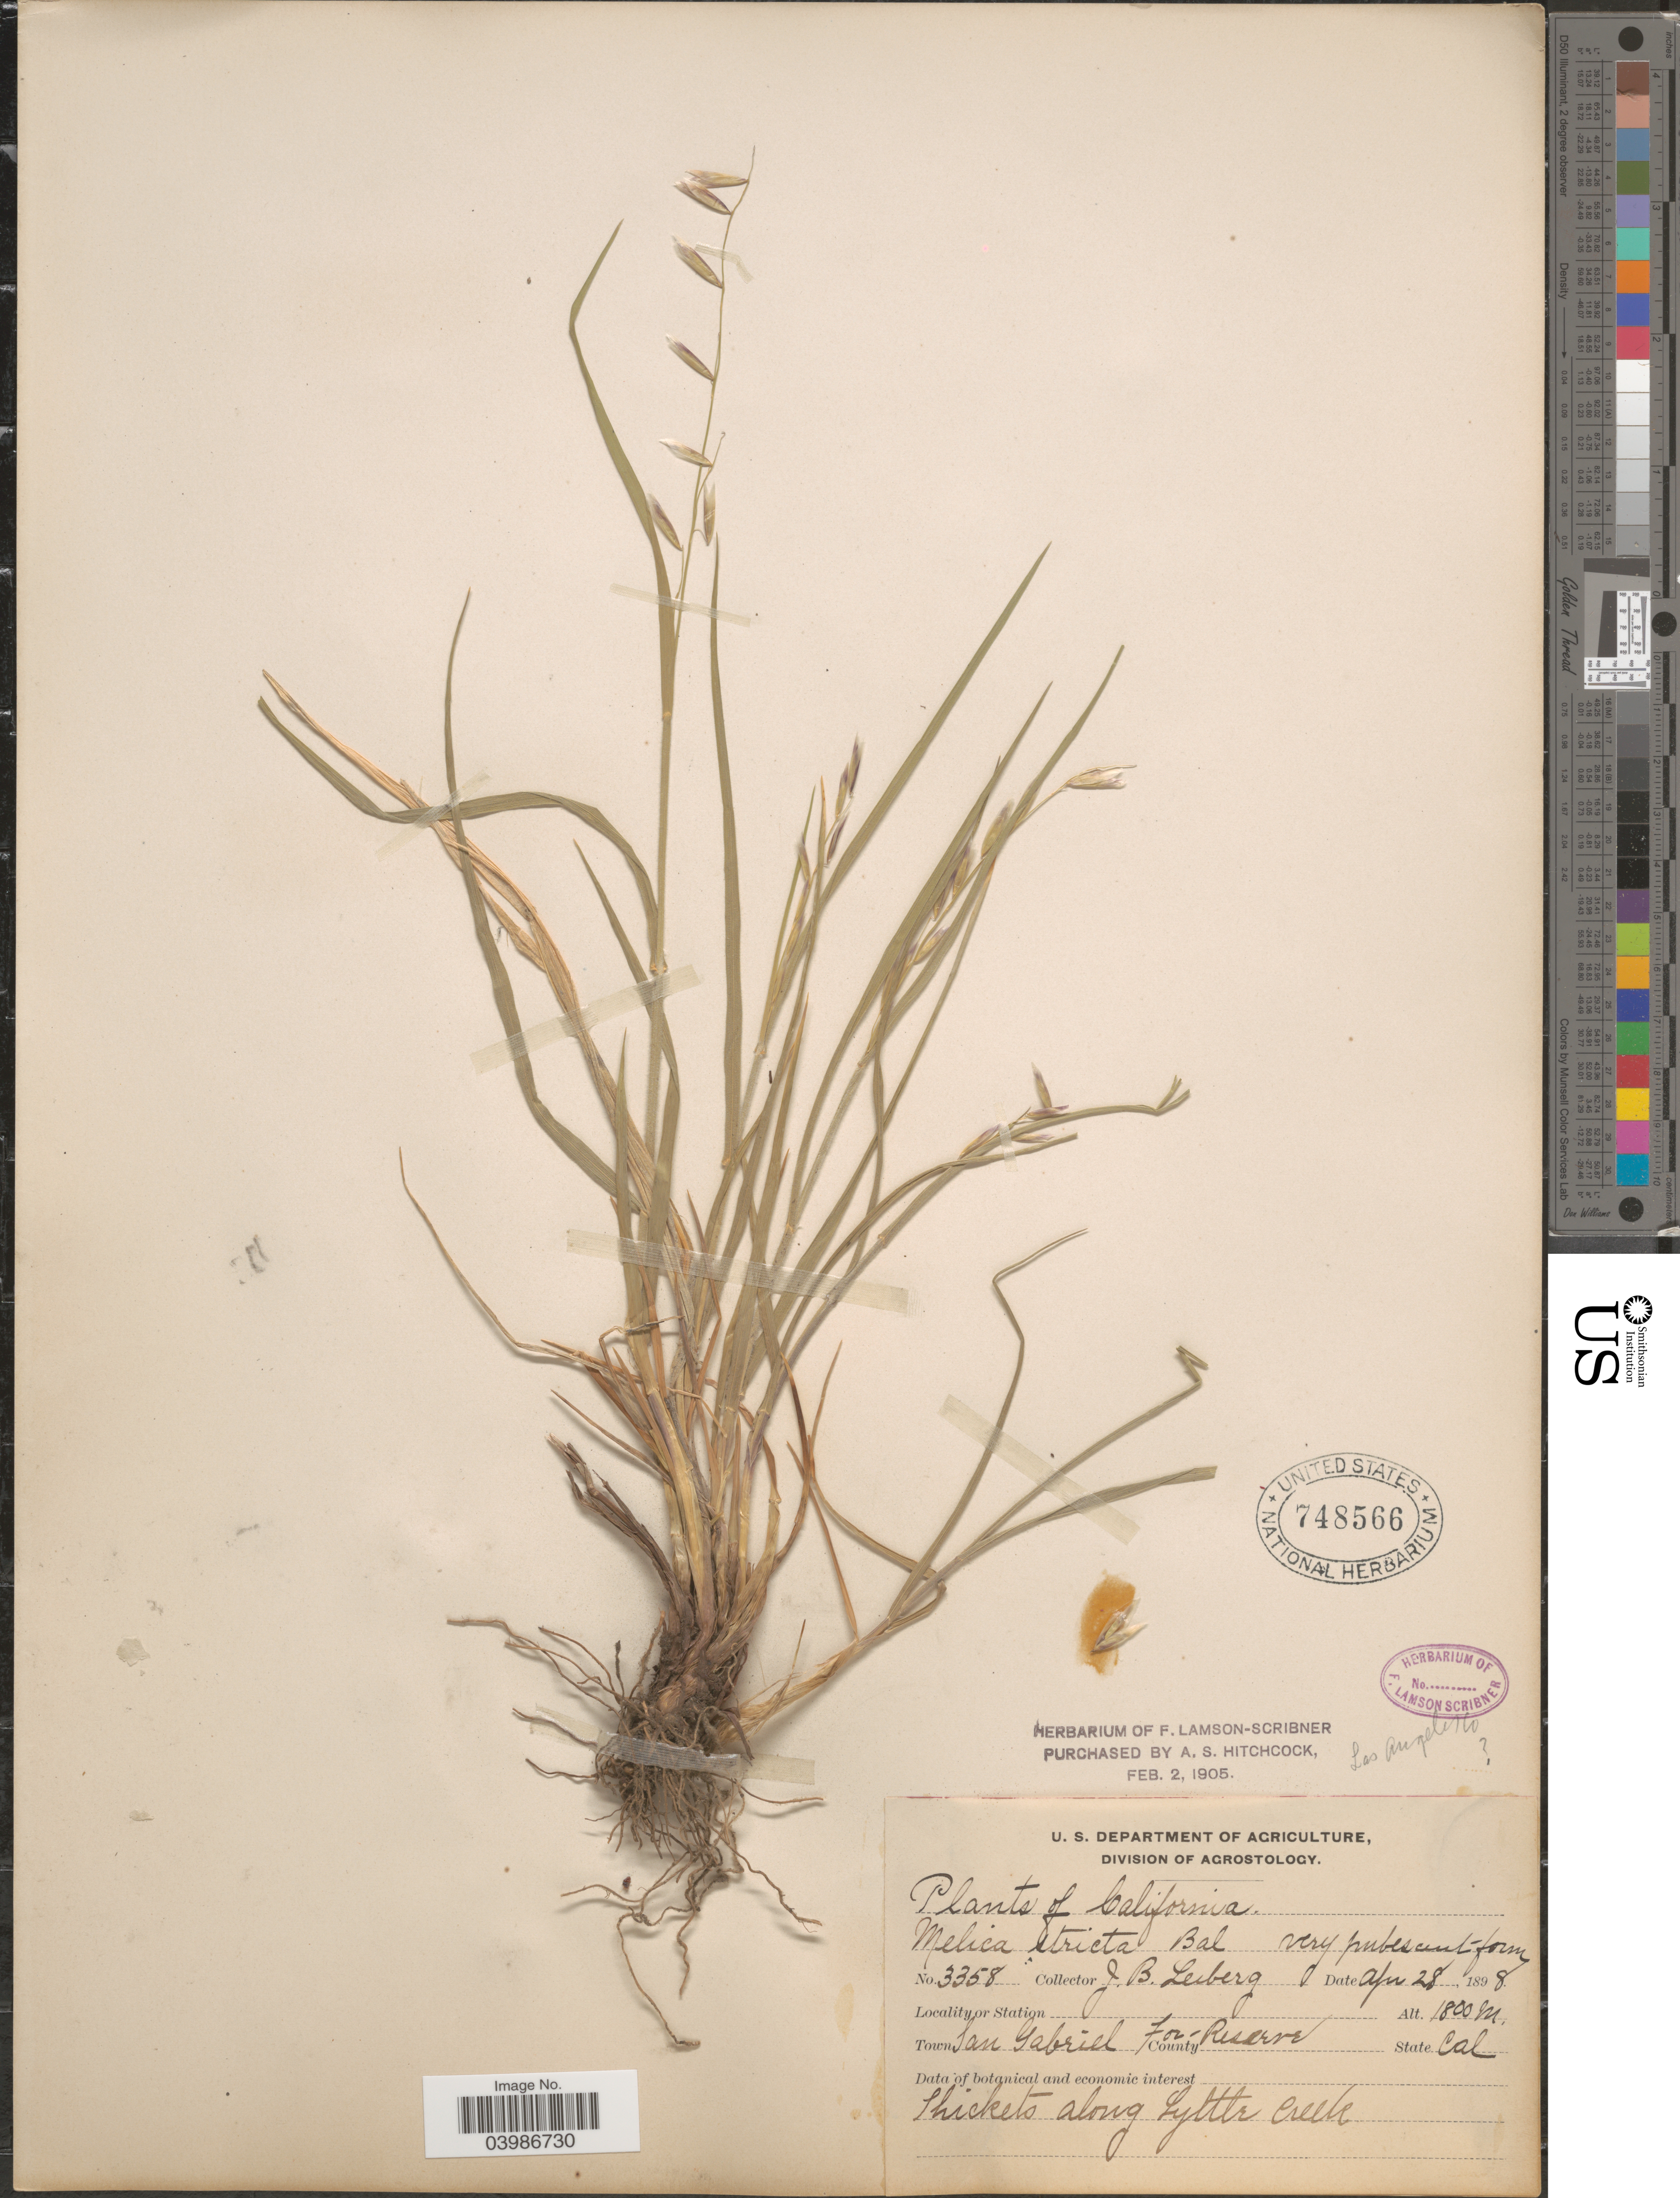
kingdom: Plantae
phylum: Tracheophyta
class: Liliopsida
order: Poales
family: Poaceae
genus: Melica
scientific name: Melica stricta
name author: Bol.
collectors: J. B. Leiberg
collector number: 3358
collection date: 1898-04-28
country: United States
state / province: California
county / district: Los Angeles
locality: Town San Gabriel For. Reserve.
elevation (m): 1800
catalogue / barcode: US 748566